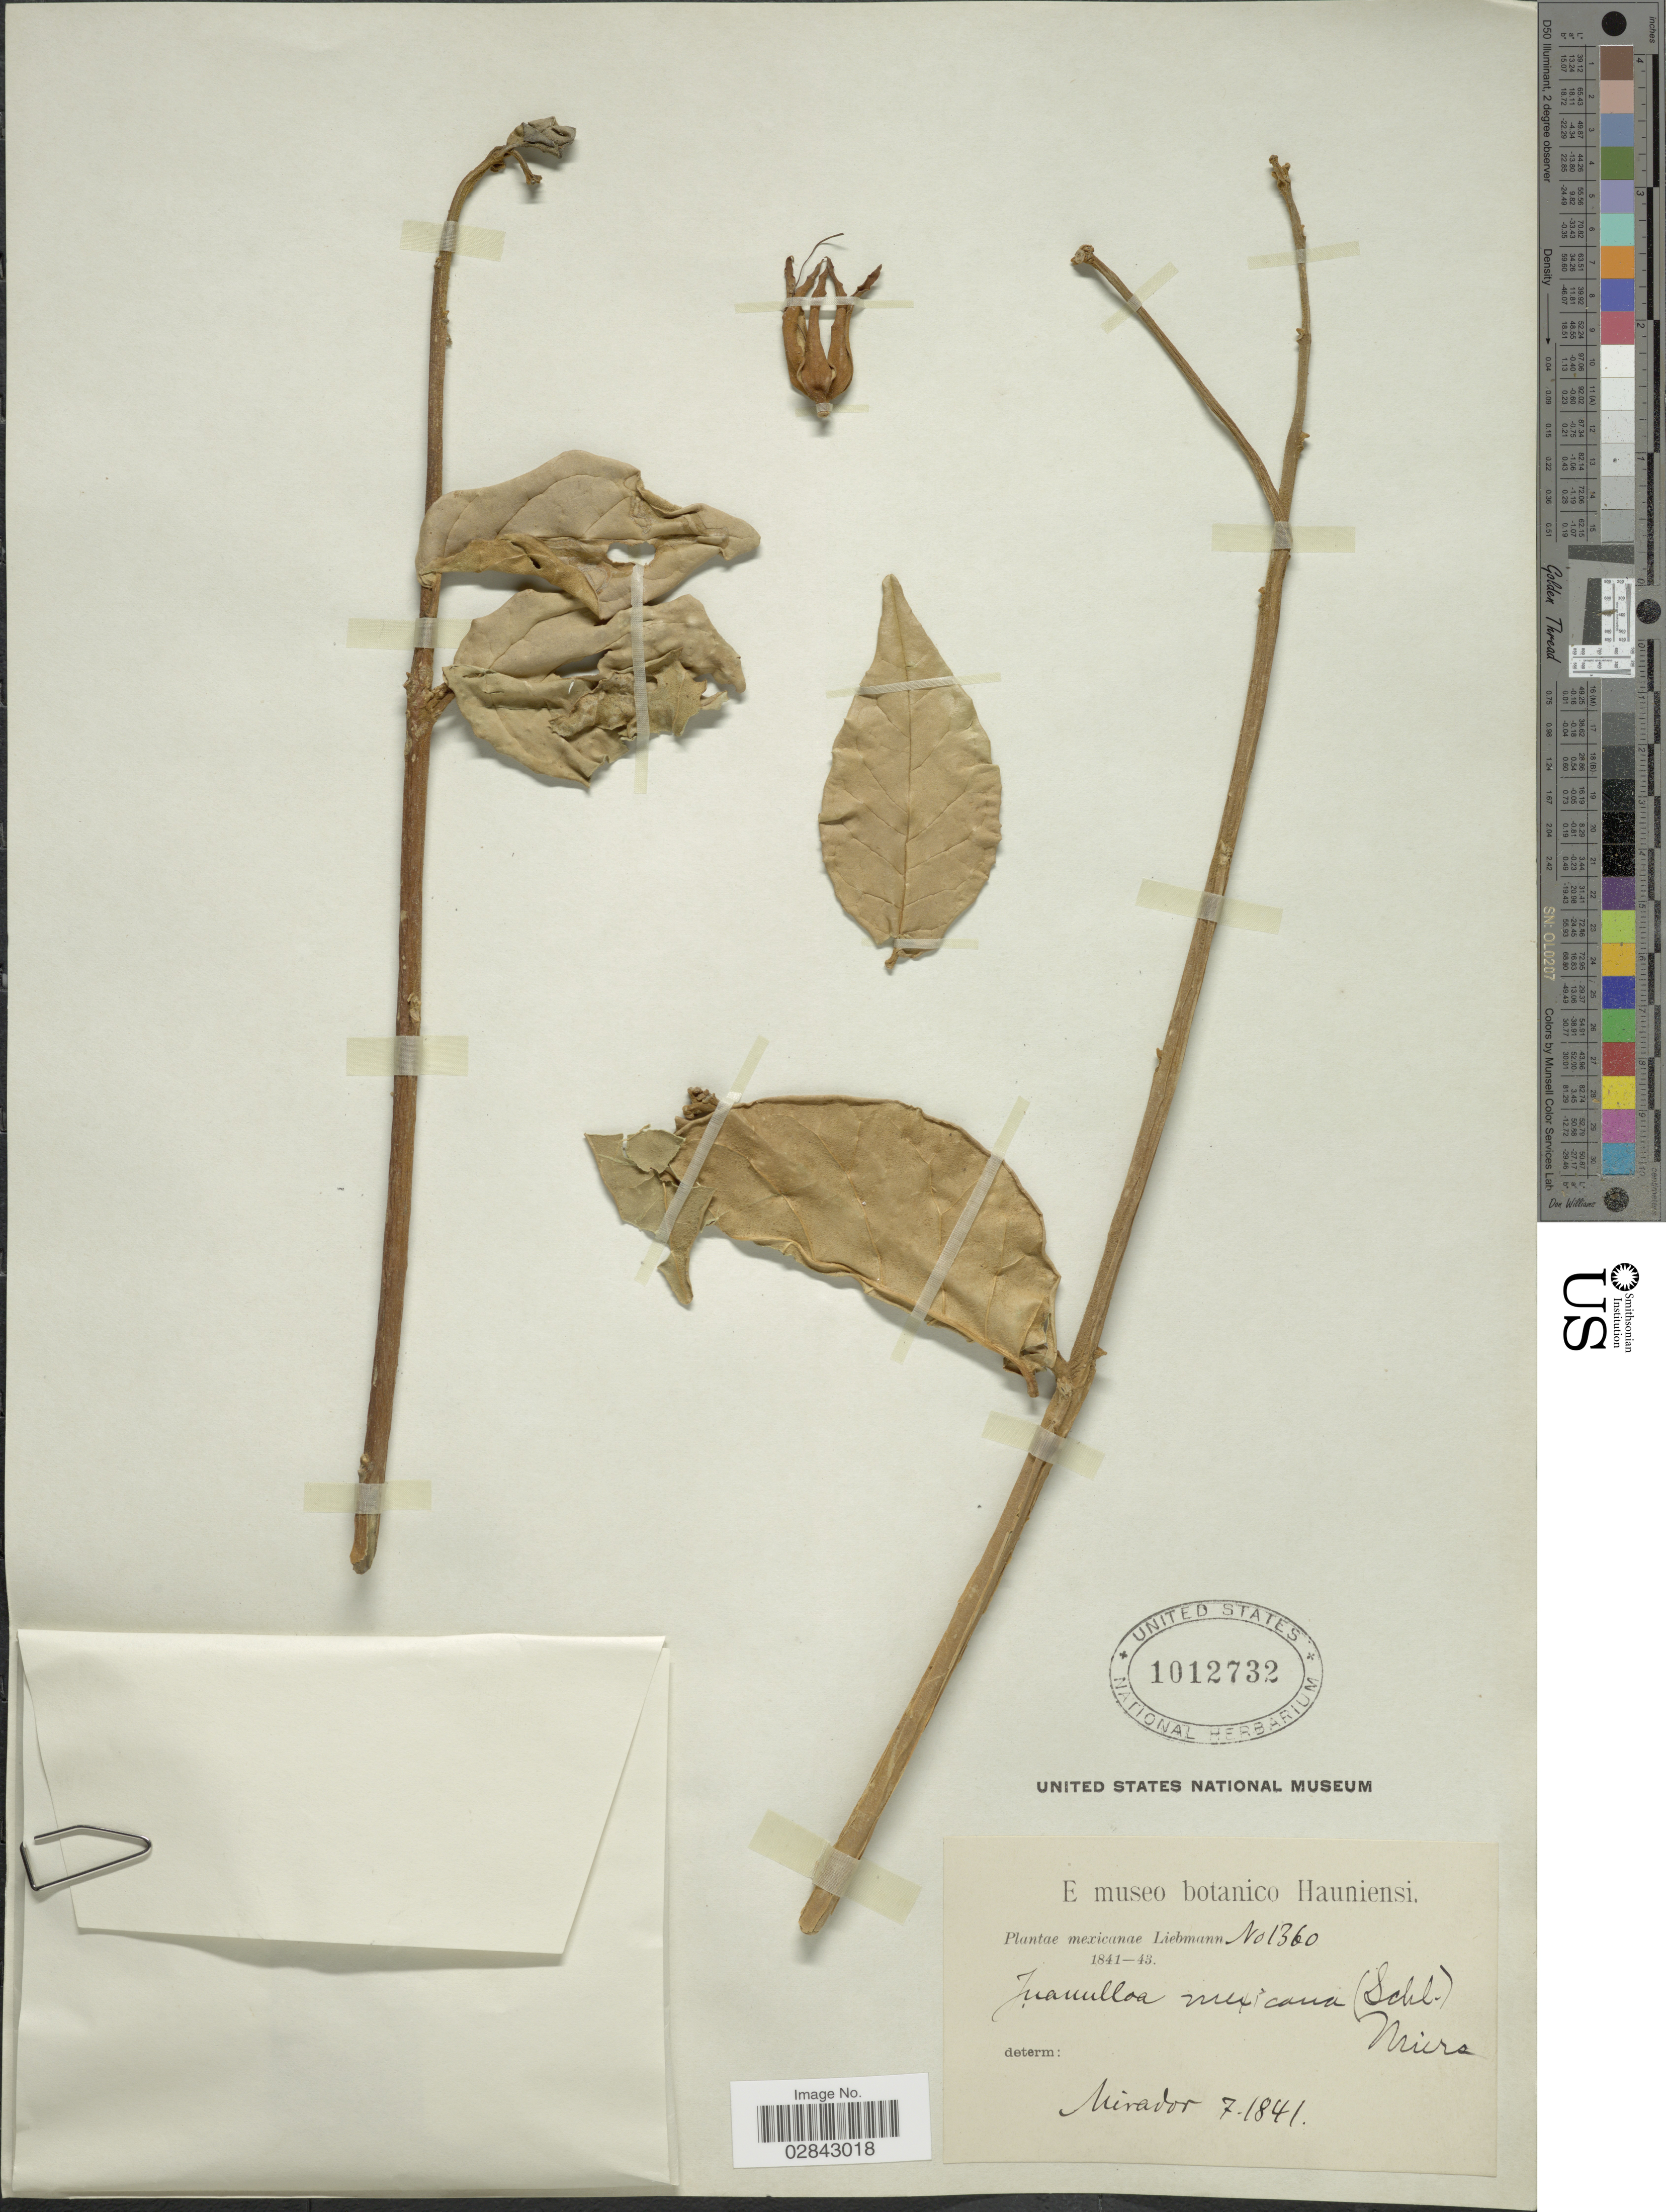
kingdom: Plantae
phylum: Tracheophyta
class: Magnoliopsida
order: Solanales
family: Solanaceae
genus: Juanulloa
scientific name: Juanulloa mexicana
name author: Miers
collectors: Liebmann, --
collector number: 1360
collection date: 1841-07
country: Mexico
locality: Mirador.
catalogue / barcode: US 1012732